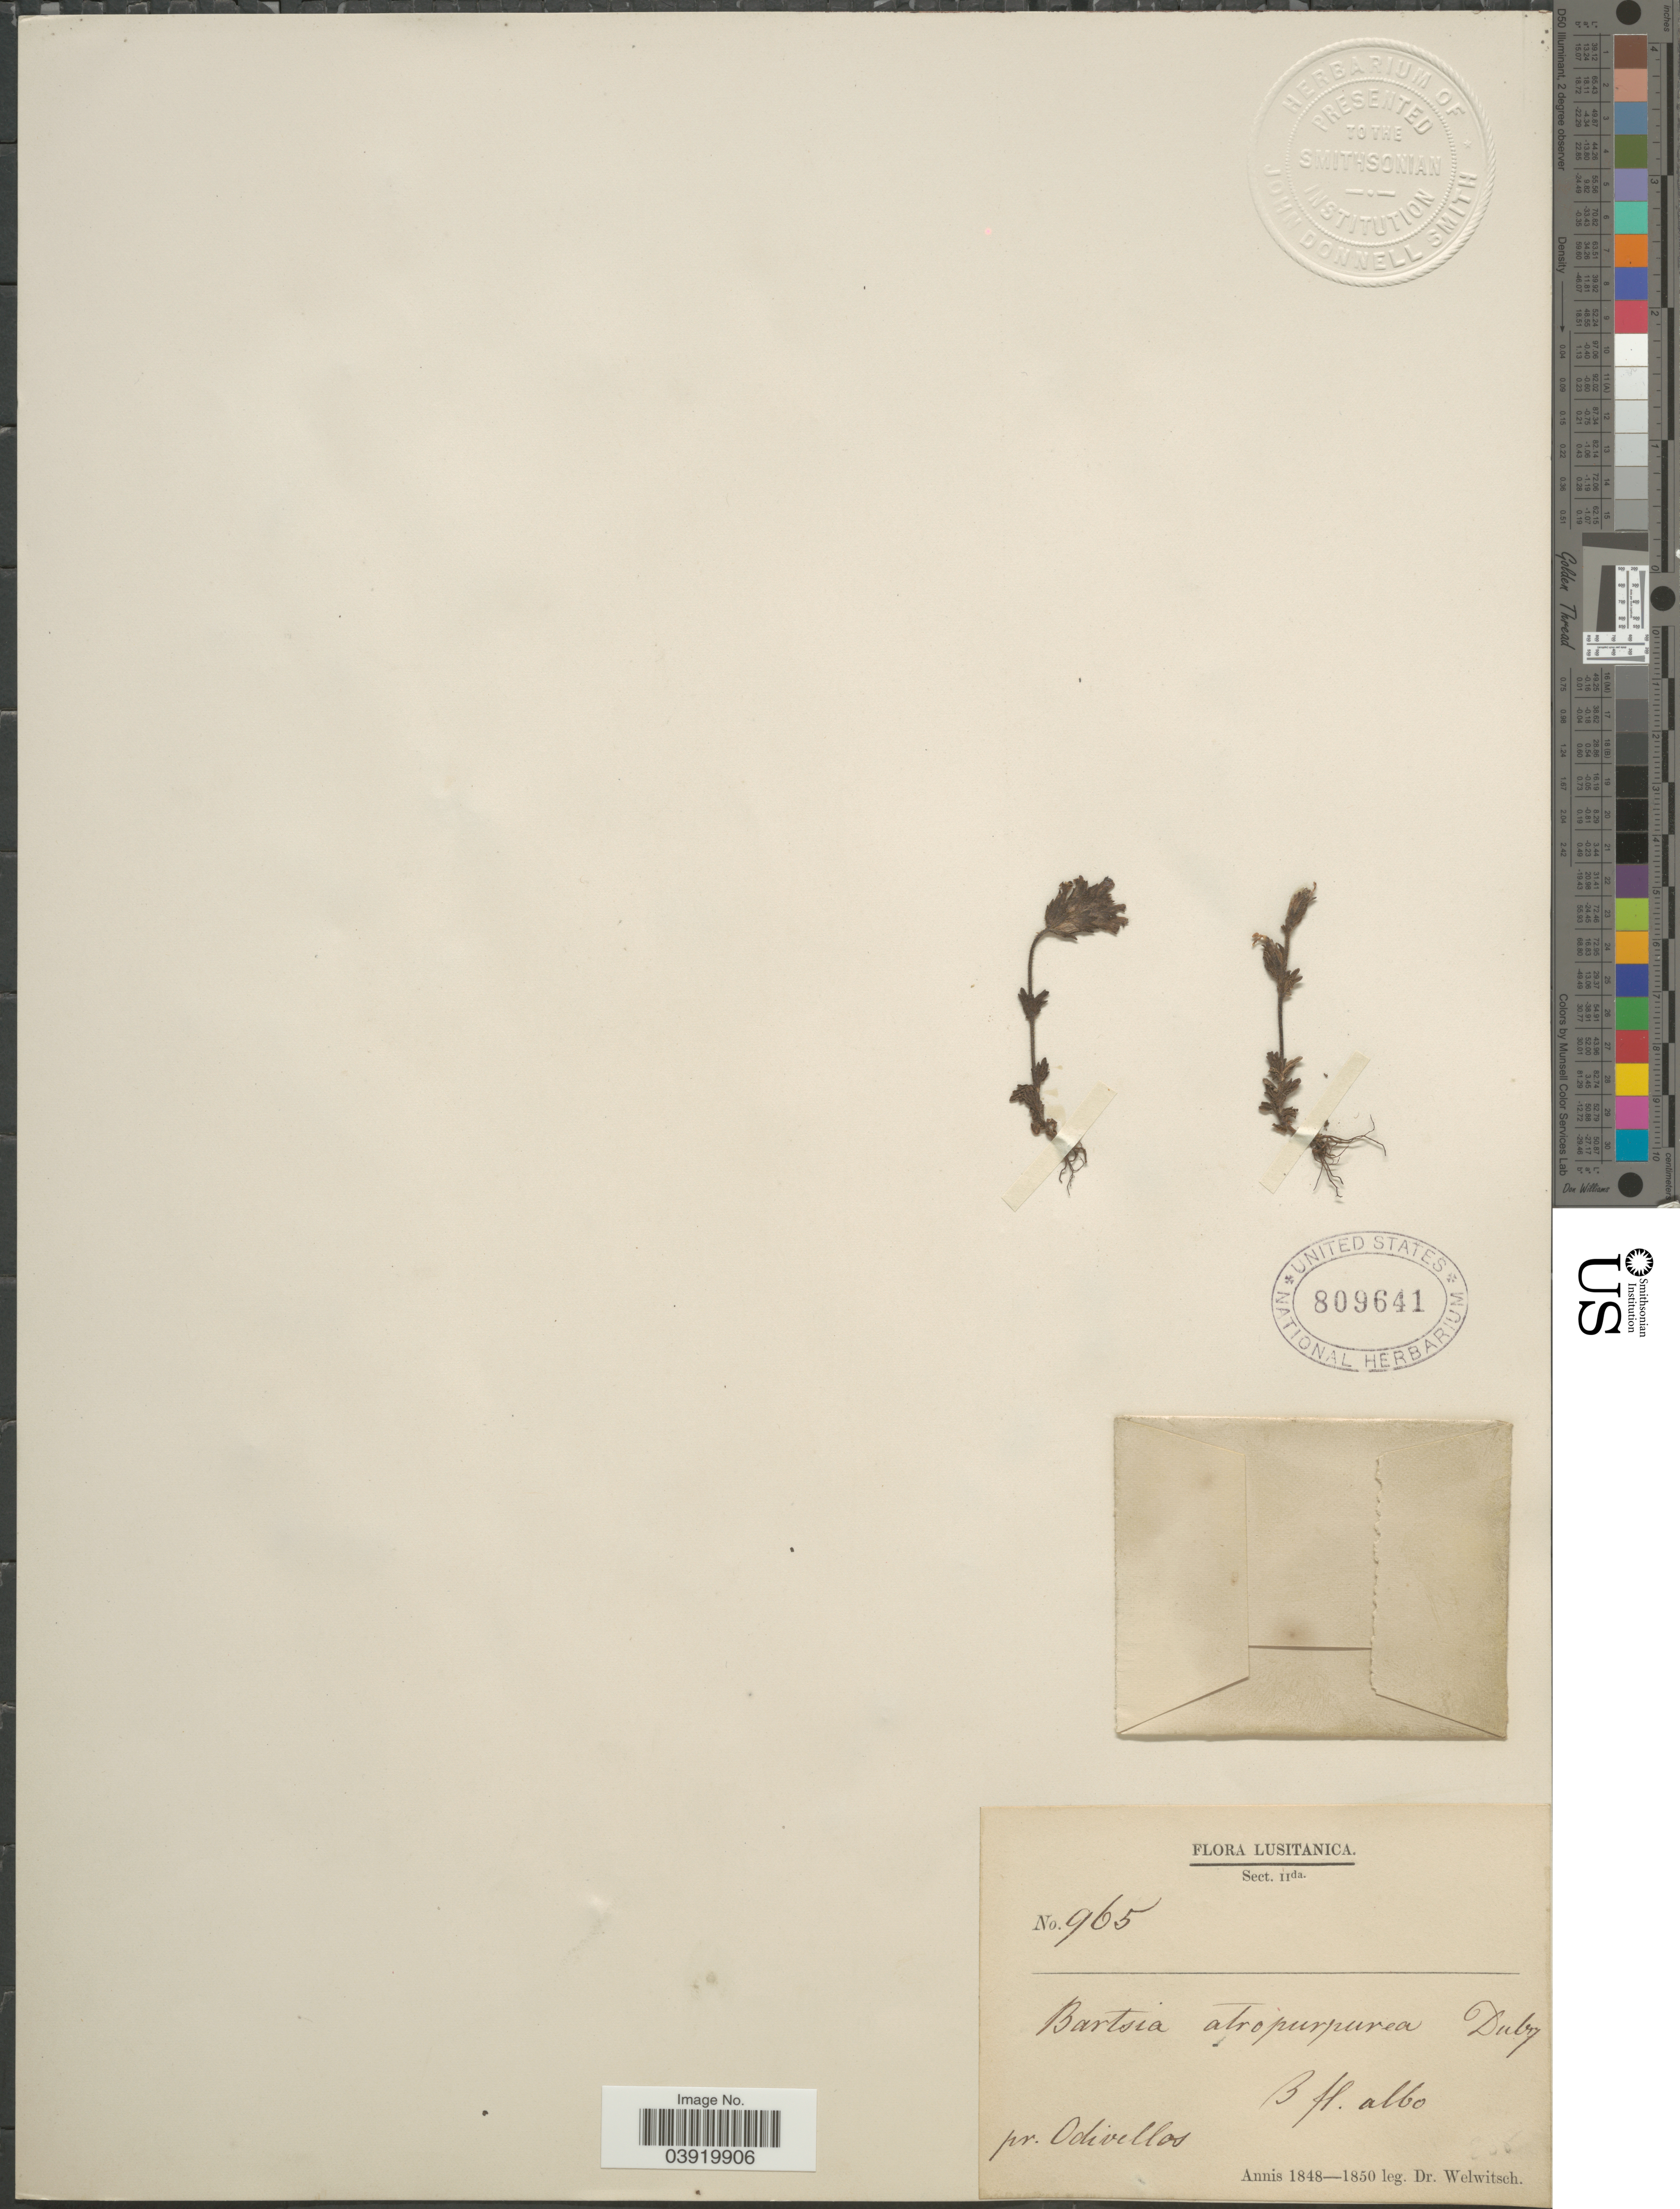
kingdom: Plantae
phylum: Tracheophyta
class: Magnoliopsida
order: Lamiales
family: Orobanchaceae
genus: Bartsia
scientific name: Bartsia atropurpurea Duby sp. nov. ined.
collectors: -. Welwitsch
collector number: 965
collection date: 1848/1850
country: Portugal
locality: Lusitanica. Sect. IIda. Pr. Odivellos.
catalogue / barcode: US 809641